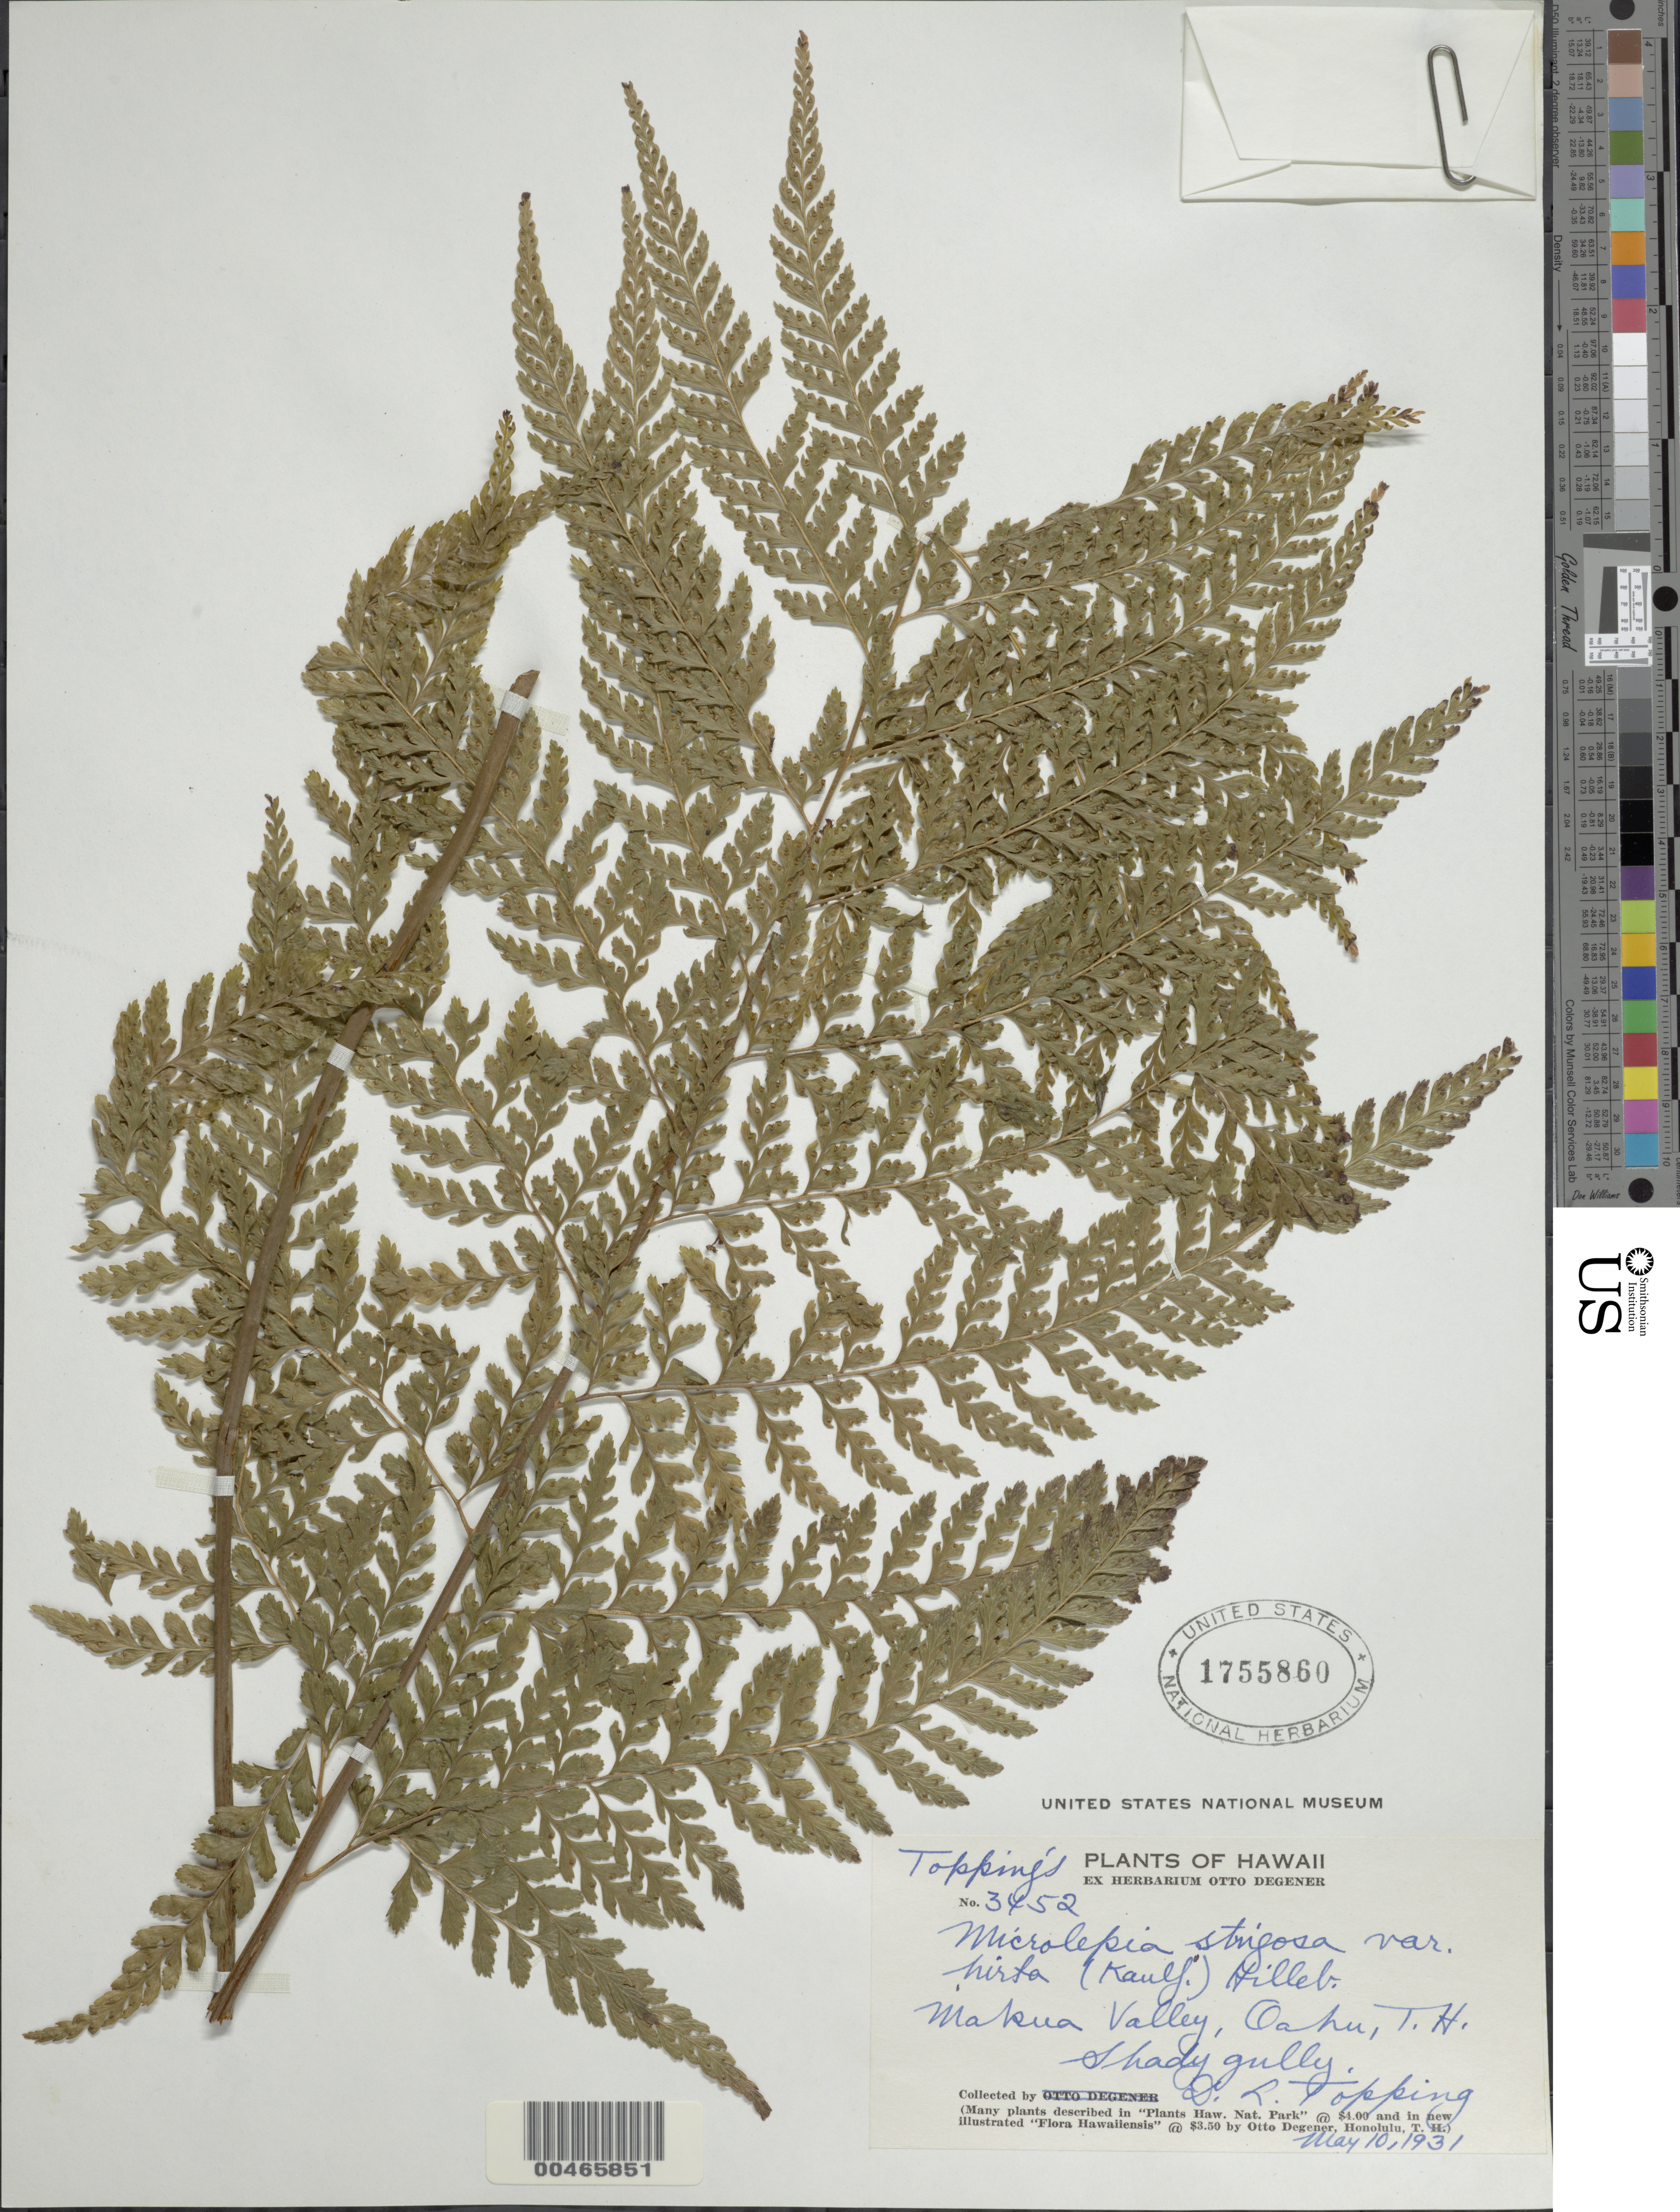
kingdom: Plantae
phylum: Tracheophyta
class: Polypodiopsida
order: Polypodiales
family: Dennstaedtiaceae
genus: Microlepia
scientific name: Microlepia speluncae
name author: (L.) T. Moore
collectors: D. L. Topping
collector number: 3452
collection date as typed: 10 May 1931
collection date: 1931-05-10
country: United States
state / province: Hawaii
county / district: Honolulu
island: Oahu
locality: Makua Valley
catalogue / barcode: US 1755860